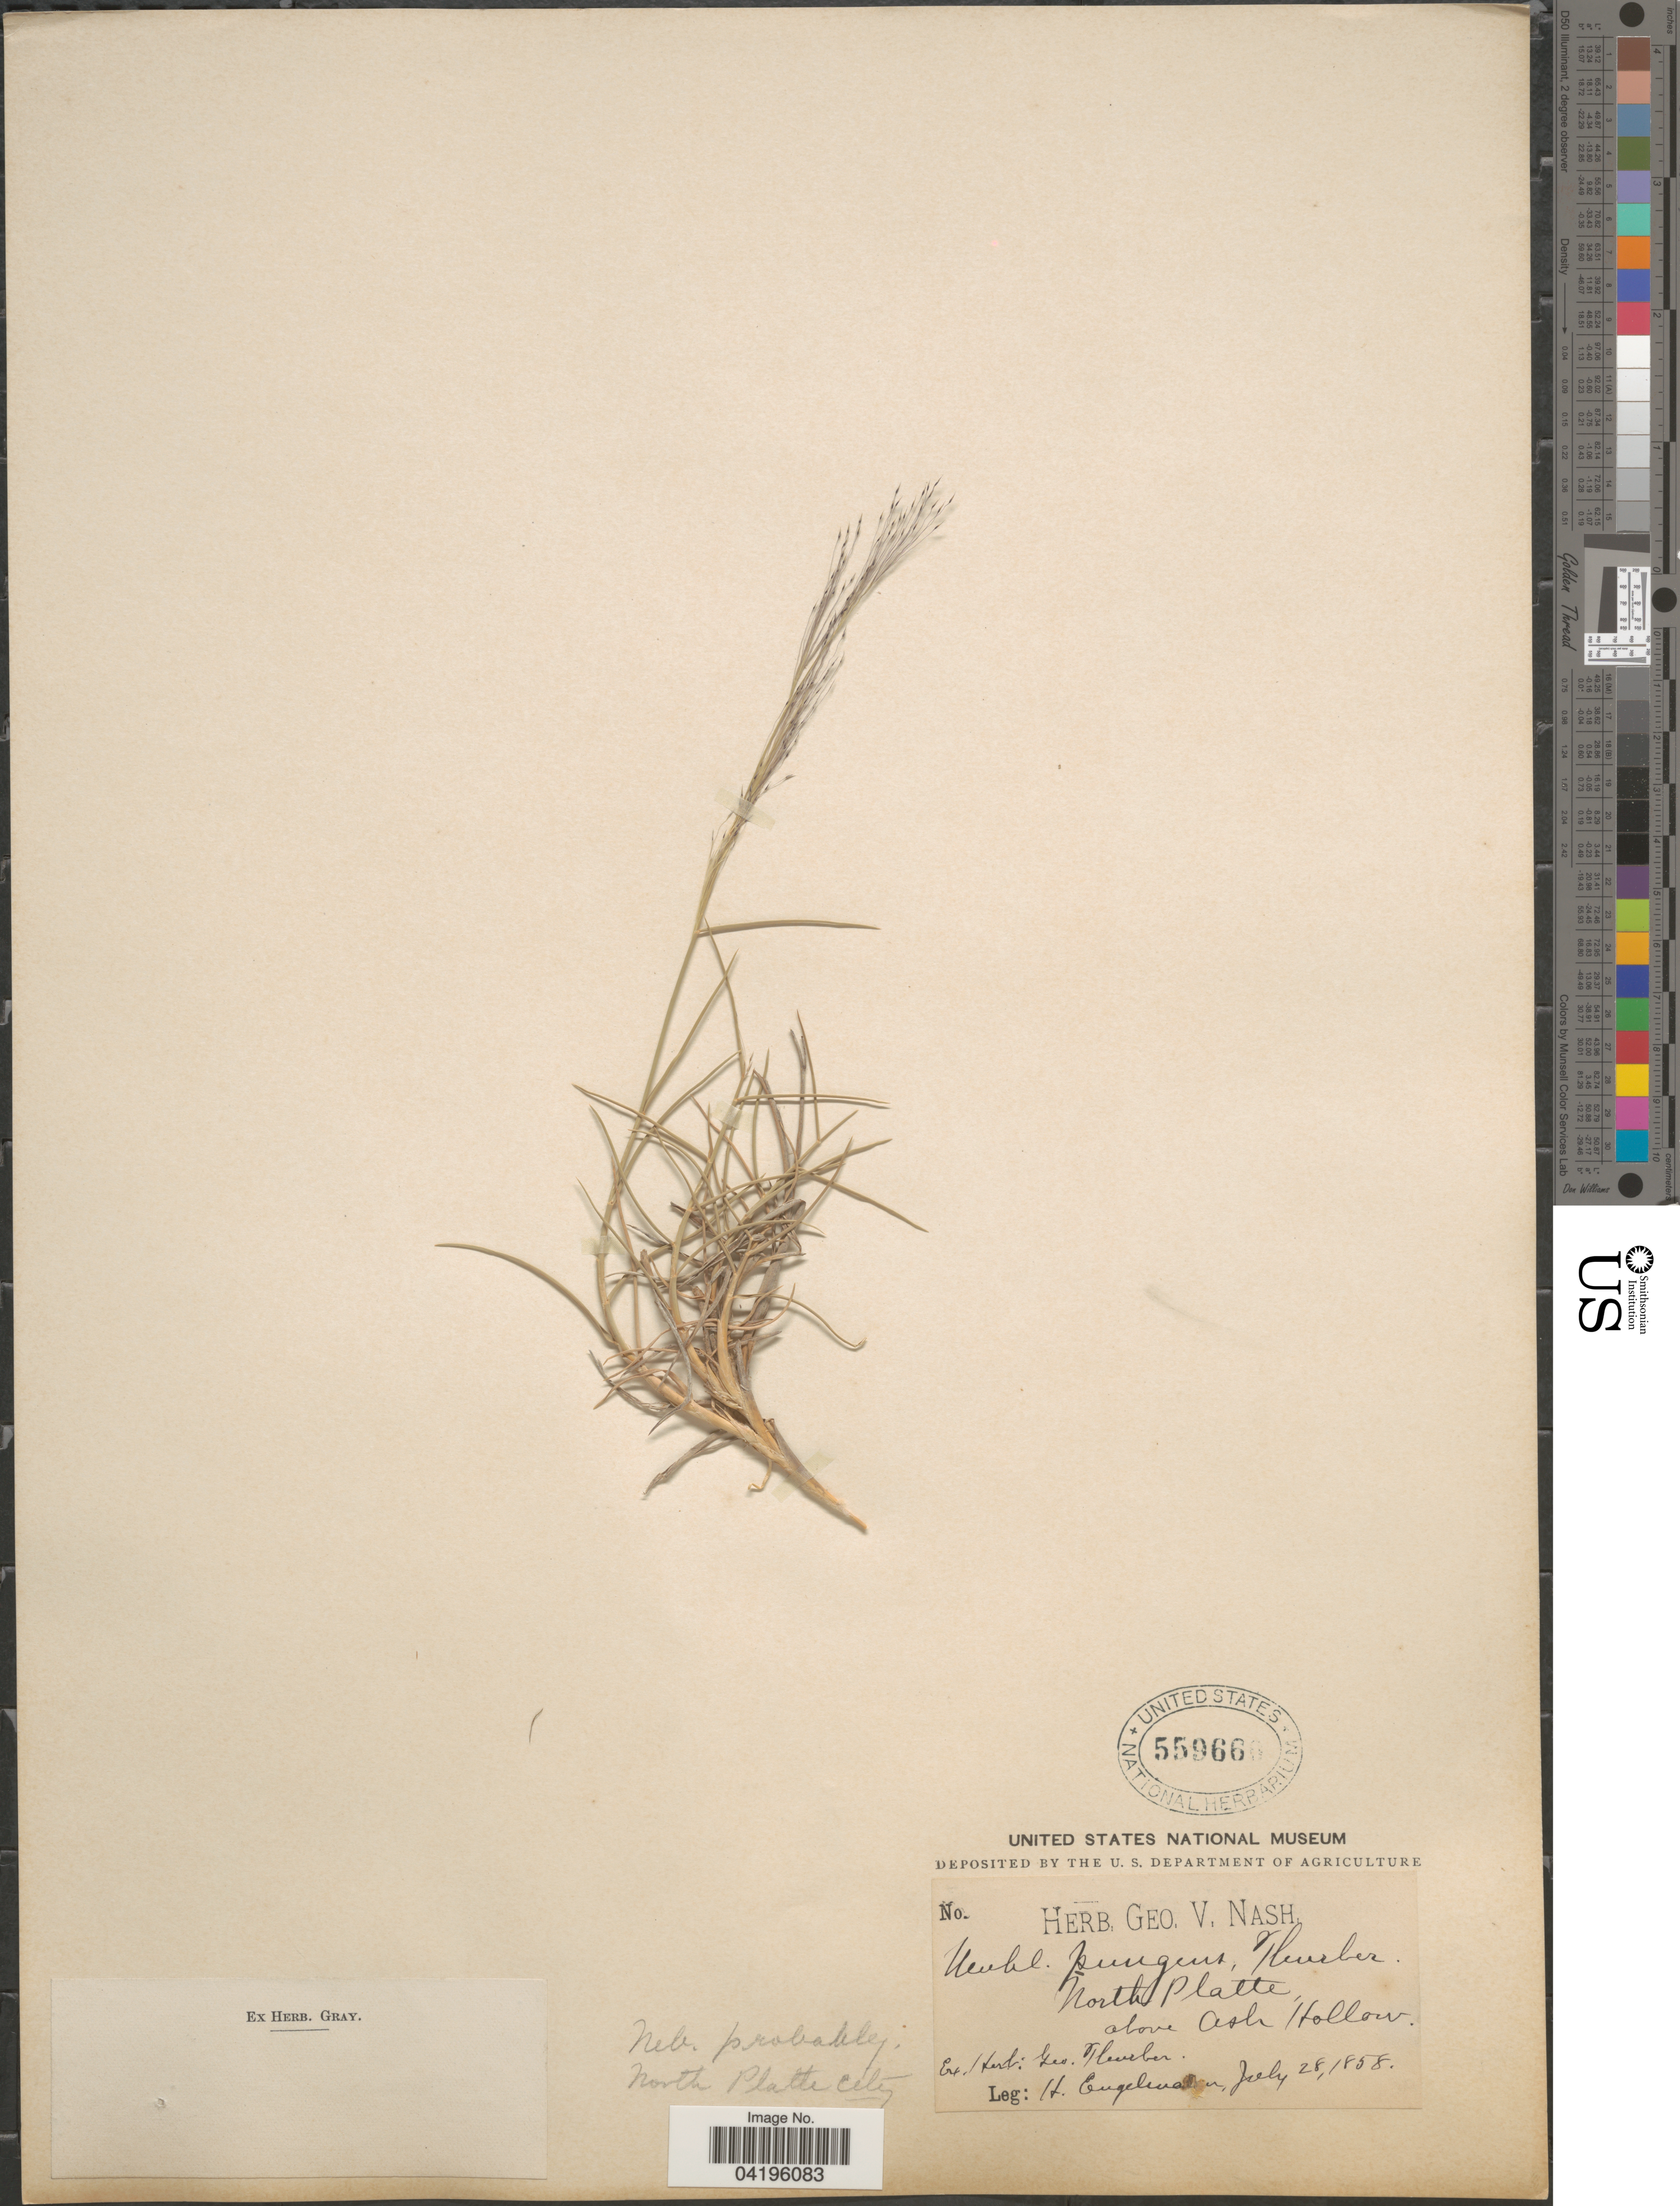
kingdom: Plantae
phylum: Tracheophyta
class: Liliopsida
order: Poales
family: Poaceae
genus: Muhlenbergia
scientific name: Muhlenbergia pungens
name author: Thurb. ex A. Gray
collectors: H. Engelmann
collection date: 1858-07-28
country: United States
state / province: Nebraska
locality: North Platte above Ash Hollow.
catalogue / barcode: US 559660